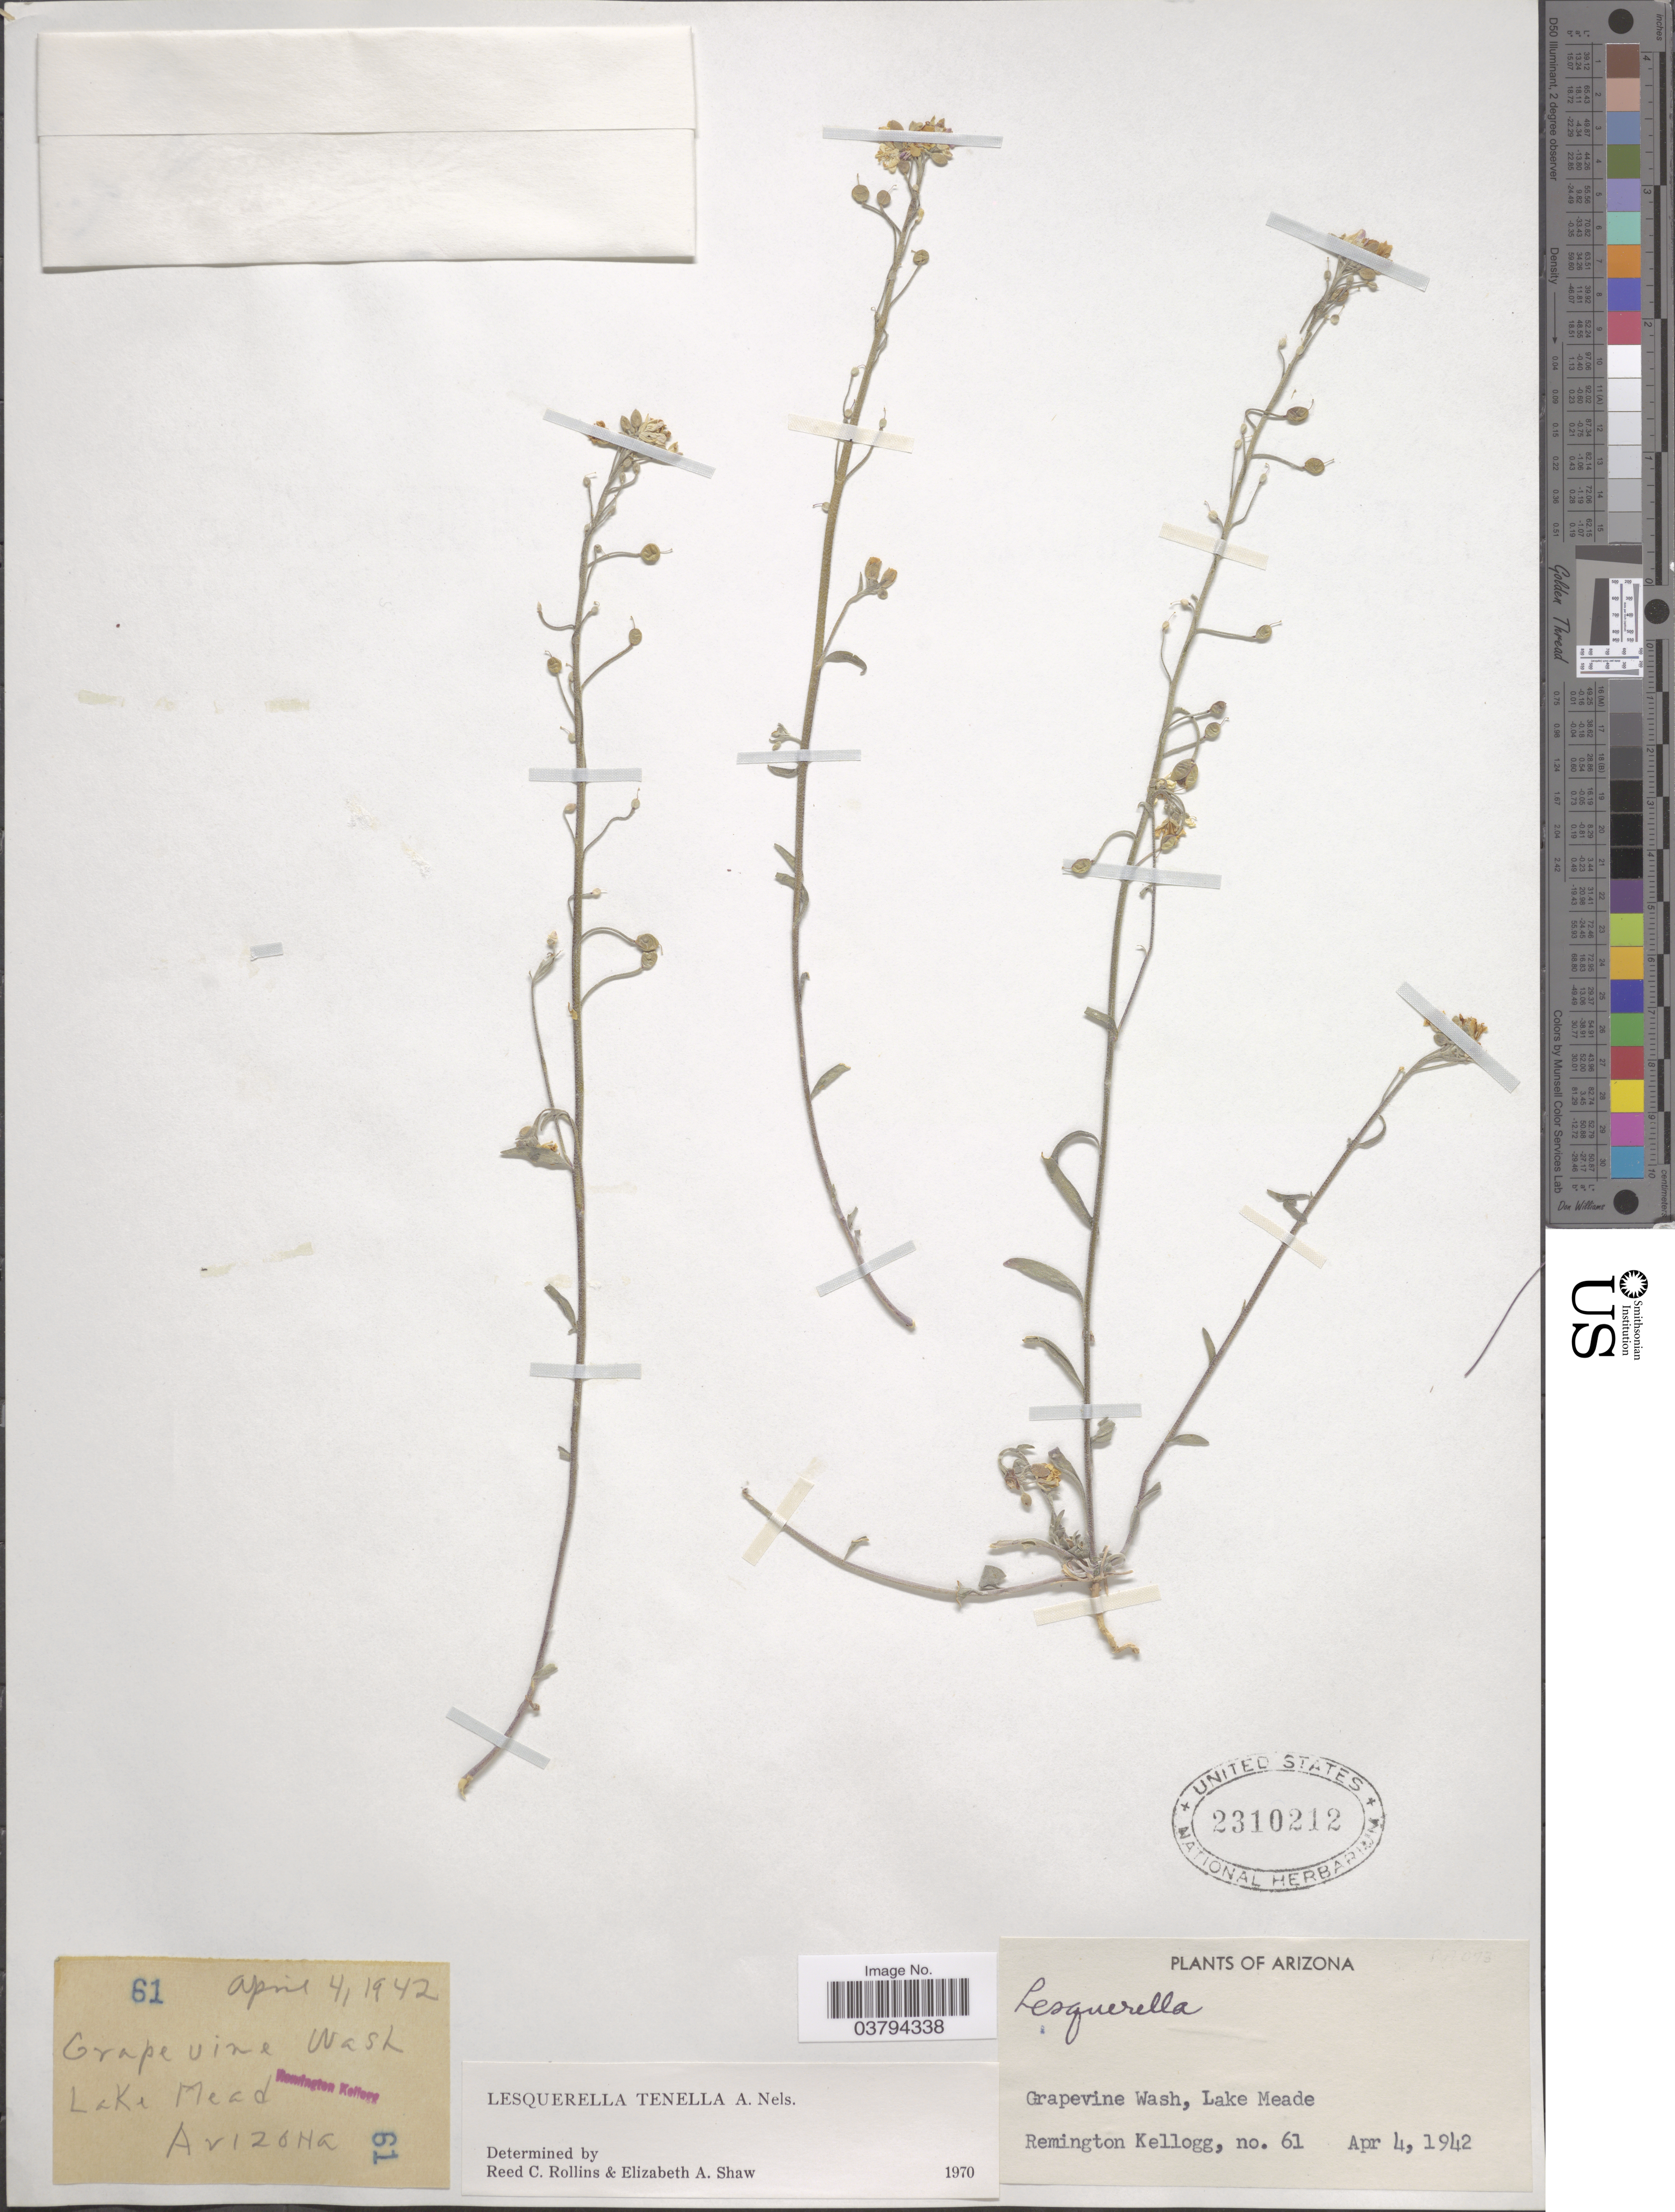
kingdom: Plantae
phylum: Tracheophyta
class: Magnoliopsida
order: Brassicales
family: Brassicaceae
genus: Lesquerella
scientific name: Lesquerella tenella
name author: A. Nelson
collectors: R. Kellogg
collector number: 61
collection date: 1942-04-04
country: United States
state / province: Arizona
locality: Grapevine Wash, Lake Meade.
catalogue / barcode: US 2310212